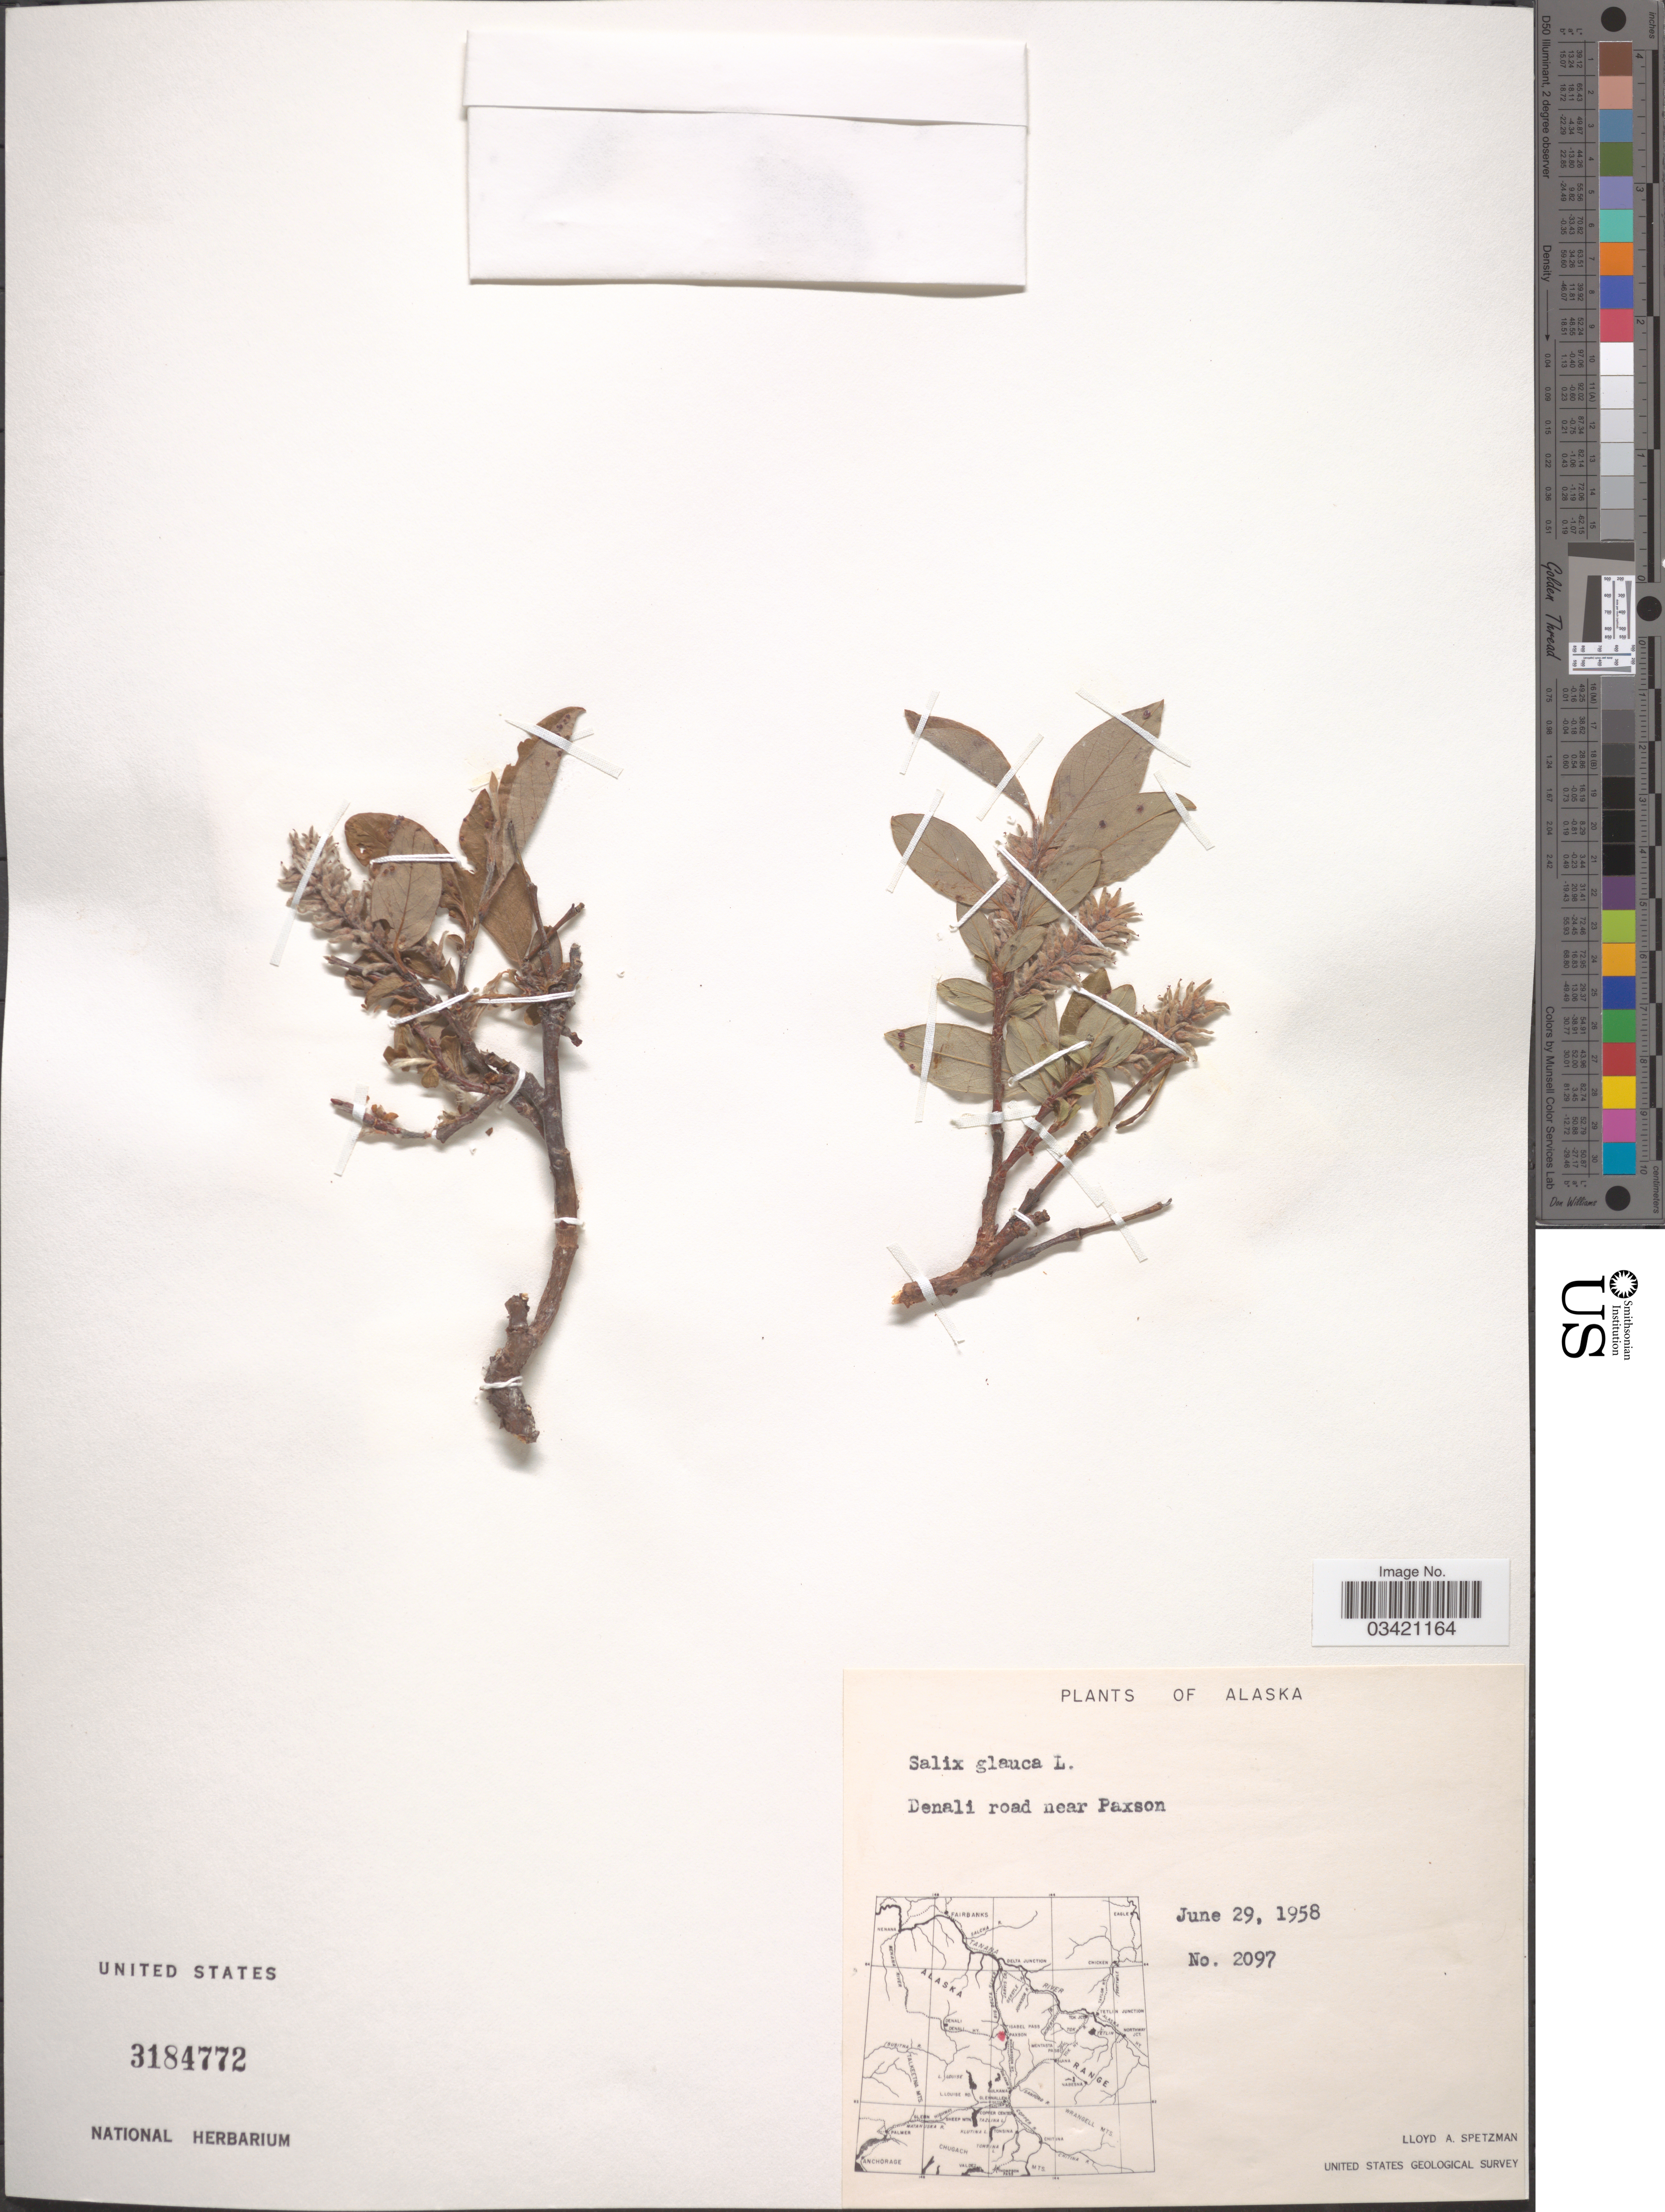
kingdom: Plantae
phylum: Tracheophyta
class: Magnoliopsida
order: Malpighiales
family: Salicaceae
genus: Salix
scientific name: Salix glauca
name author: L.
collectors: L. Spetzman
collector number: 2097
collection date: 1958-06-29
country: United States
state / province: Alaska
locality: Denali road near Paxson.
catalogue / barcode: US 3184772